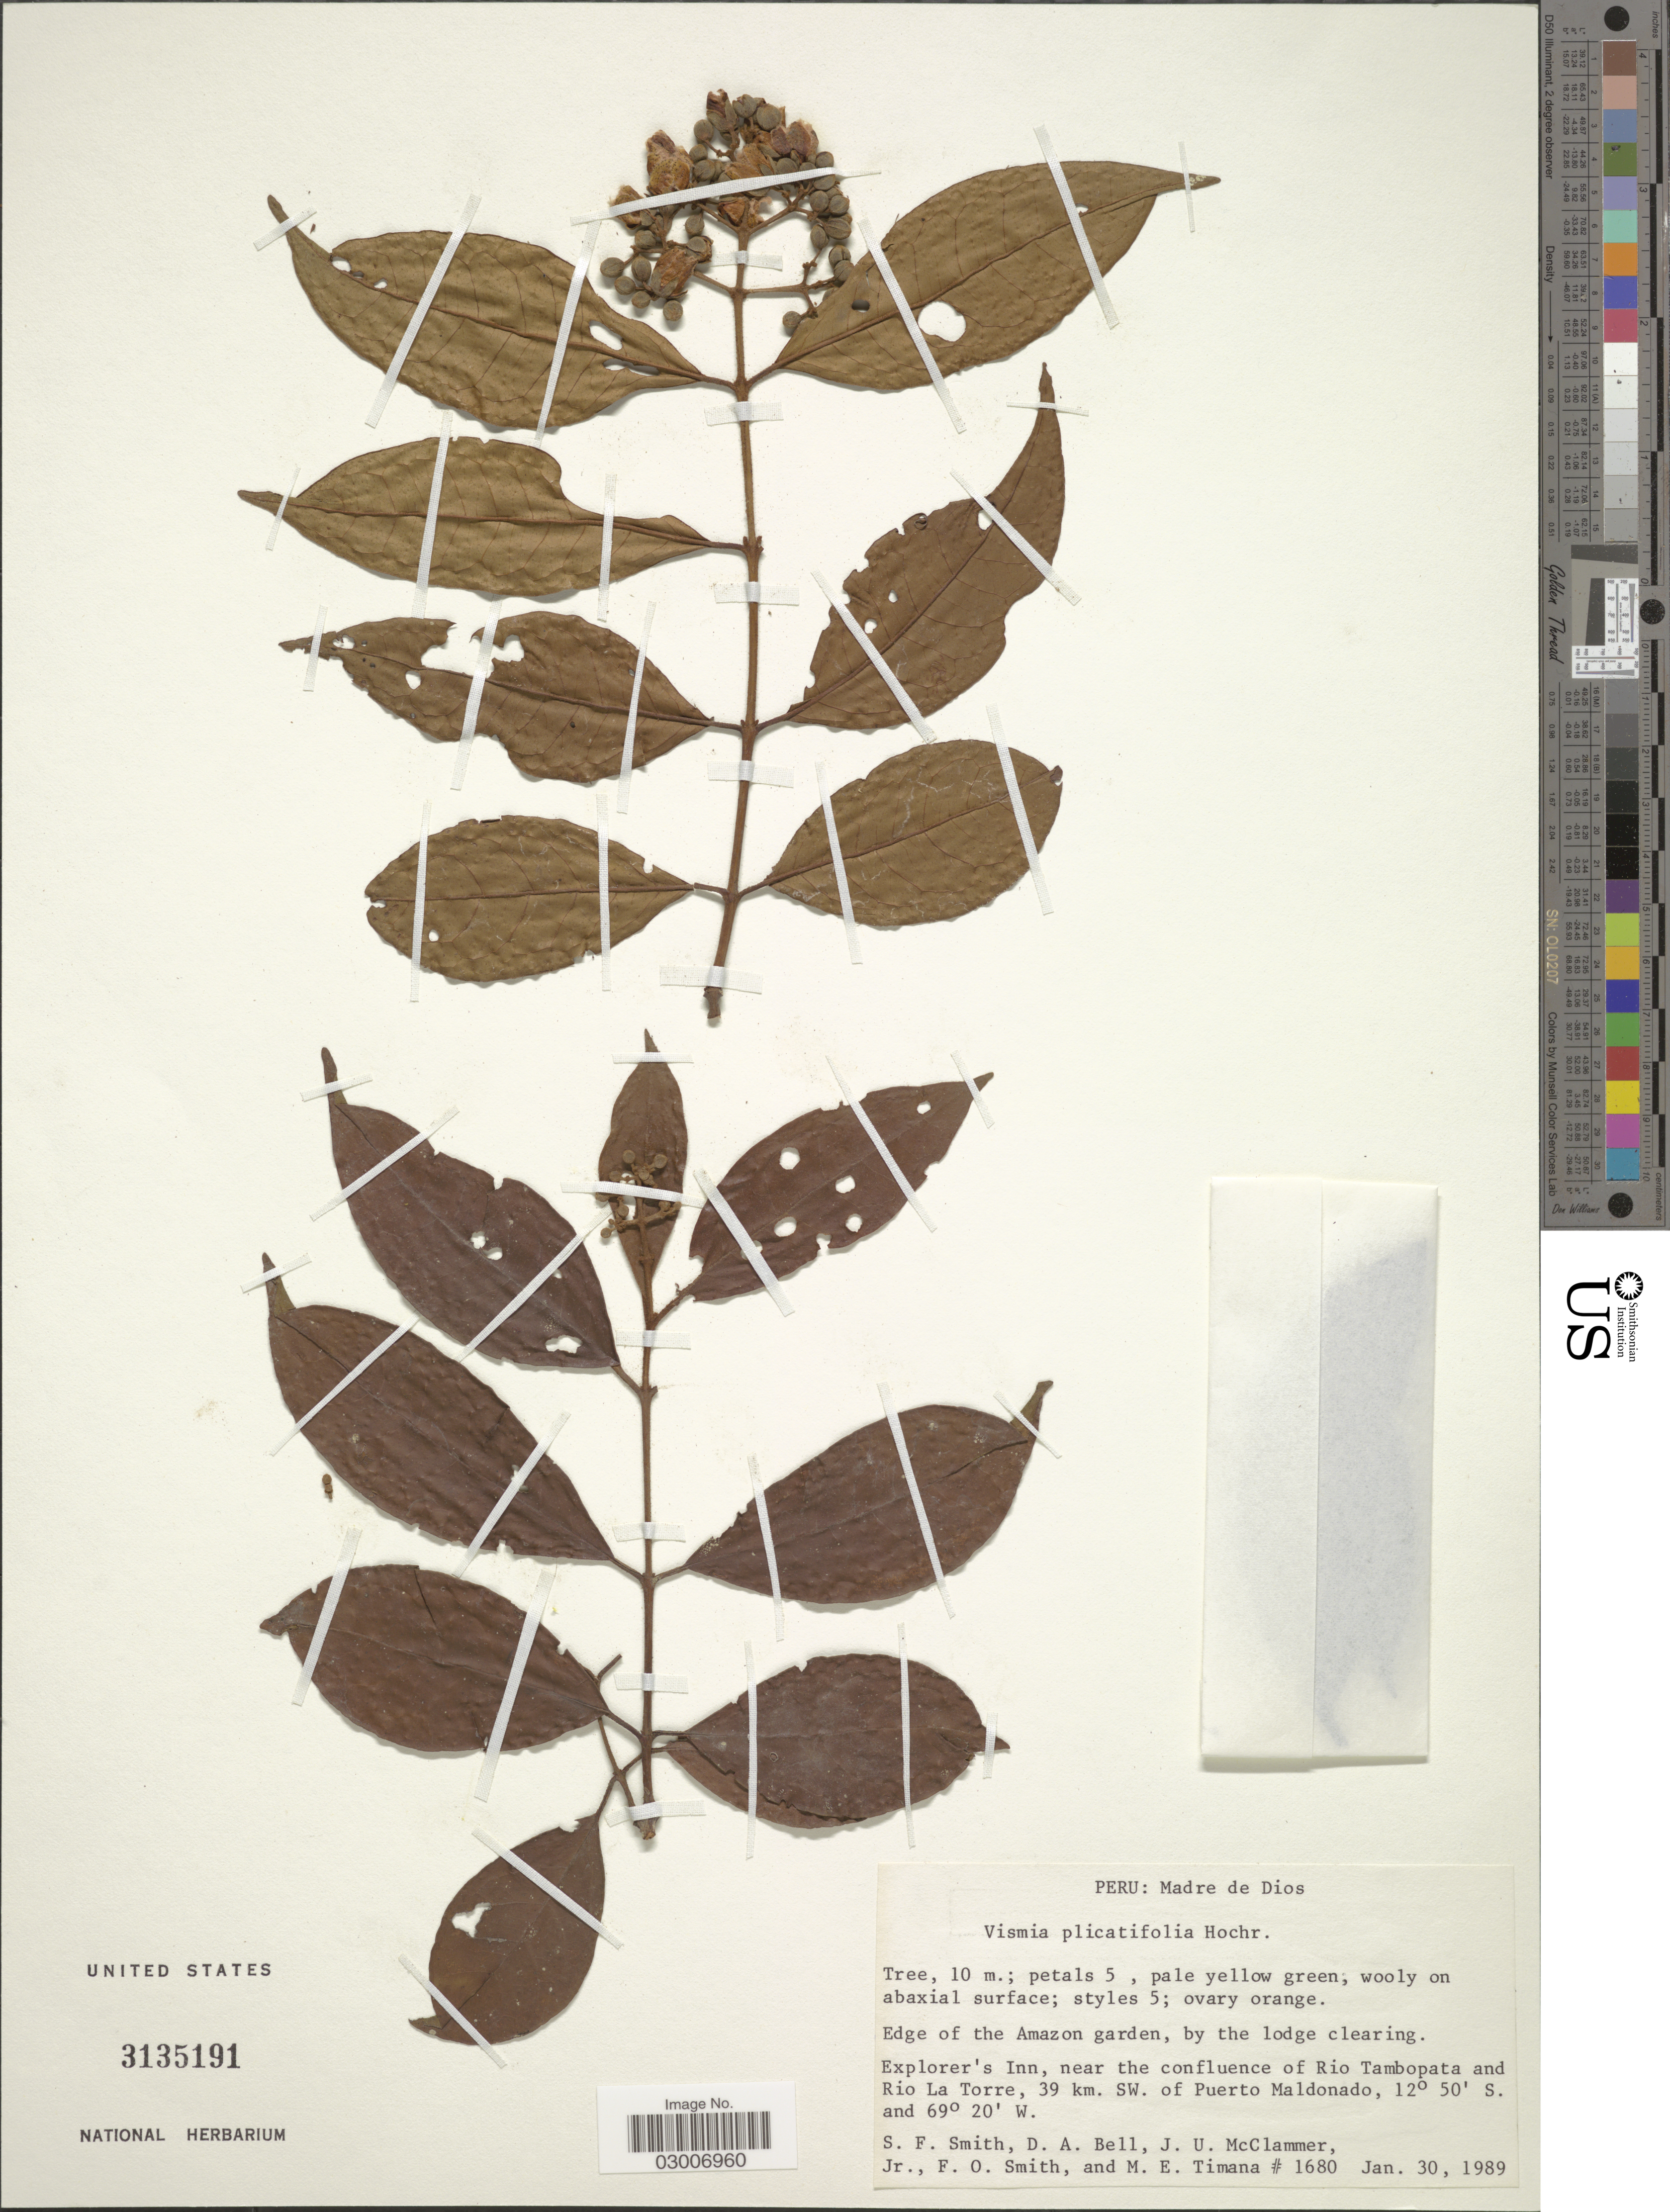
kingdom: Plantae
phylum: Tracheophyta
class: Magnoliopsida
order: Malpighiales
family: Hypericaceae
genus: Vismia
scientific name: Vismia plicatifolia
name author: Hochr.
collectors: S.F. Smith, D. A. Bell, J. McClammer Jr. & F. Smith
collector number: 1680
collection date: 1989-01-30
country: Peru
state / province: Madre de Dios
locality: Edge of the Amazon garden, by the lodge clearing. Explorer's Inn, near the confluence of Rio Tambopata and Rio La Torre, 39 km. SW. of Puerto Maldonado.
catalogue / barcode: US 3135191